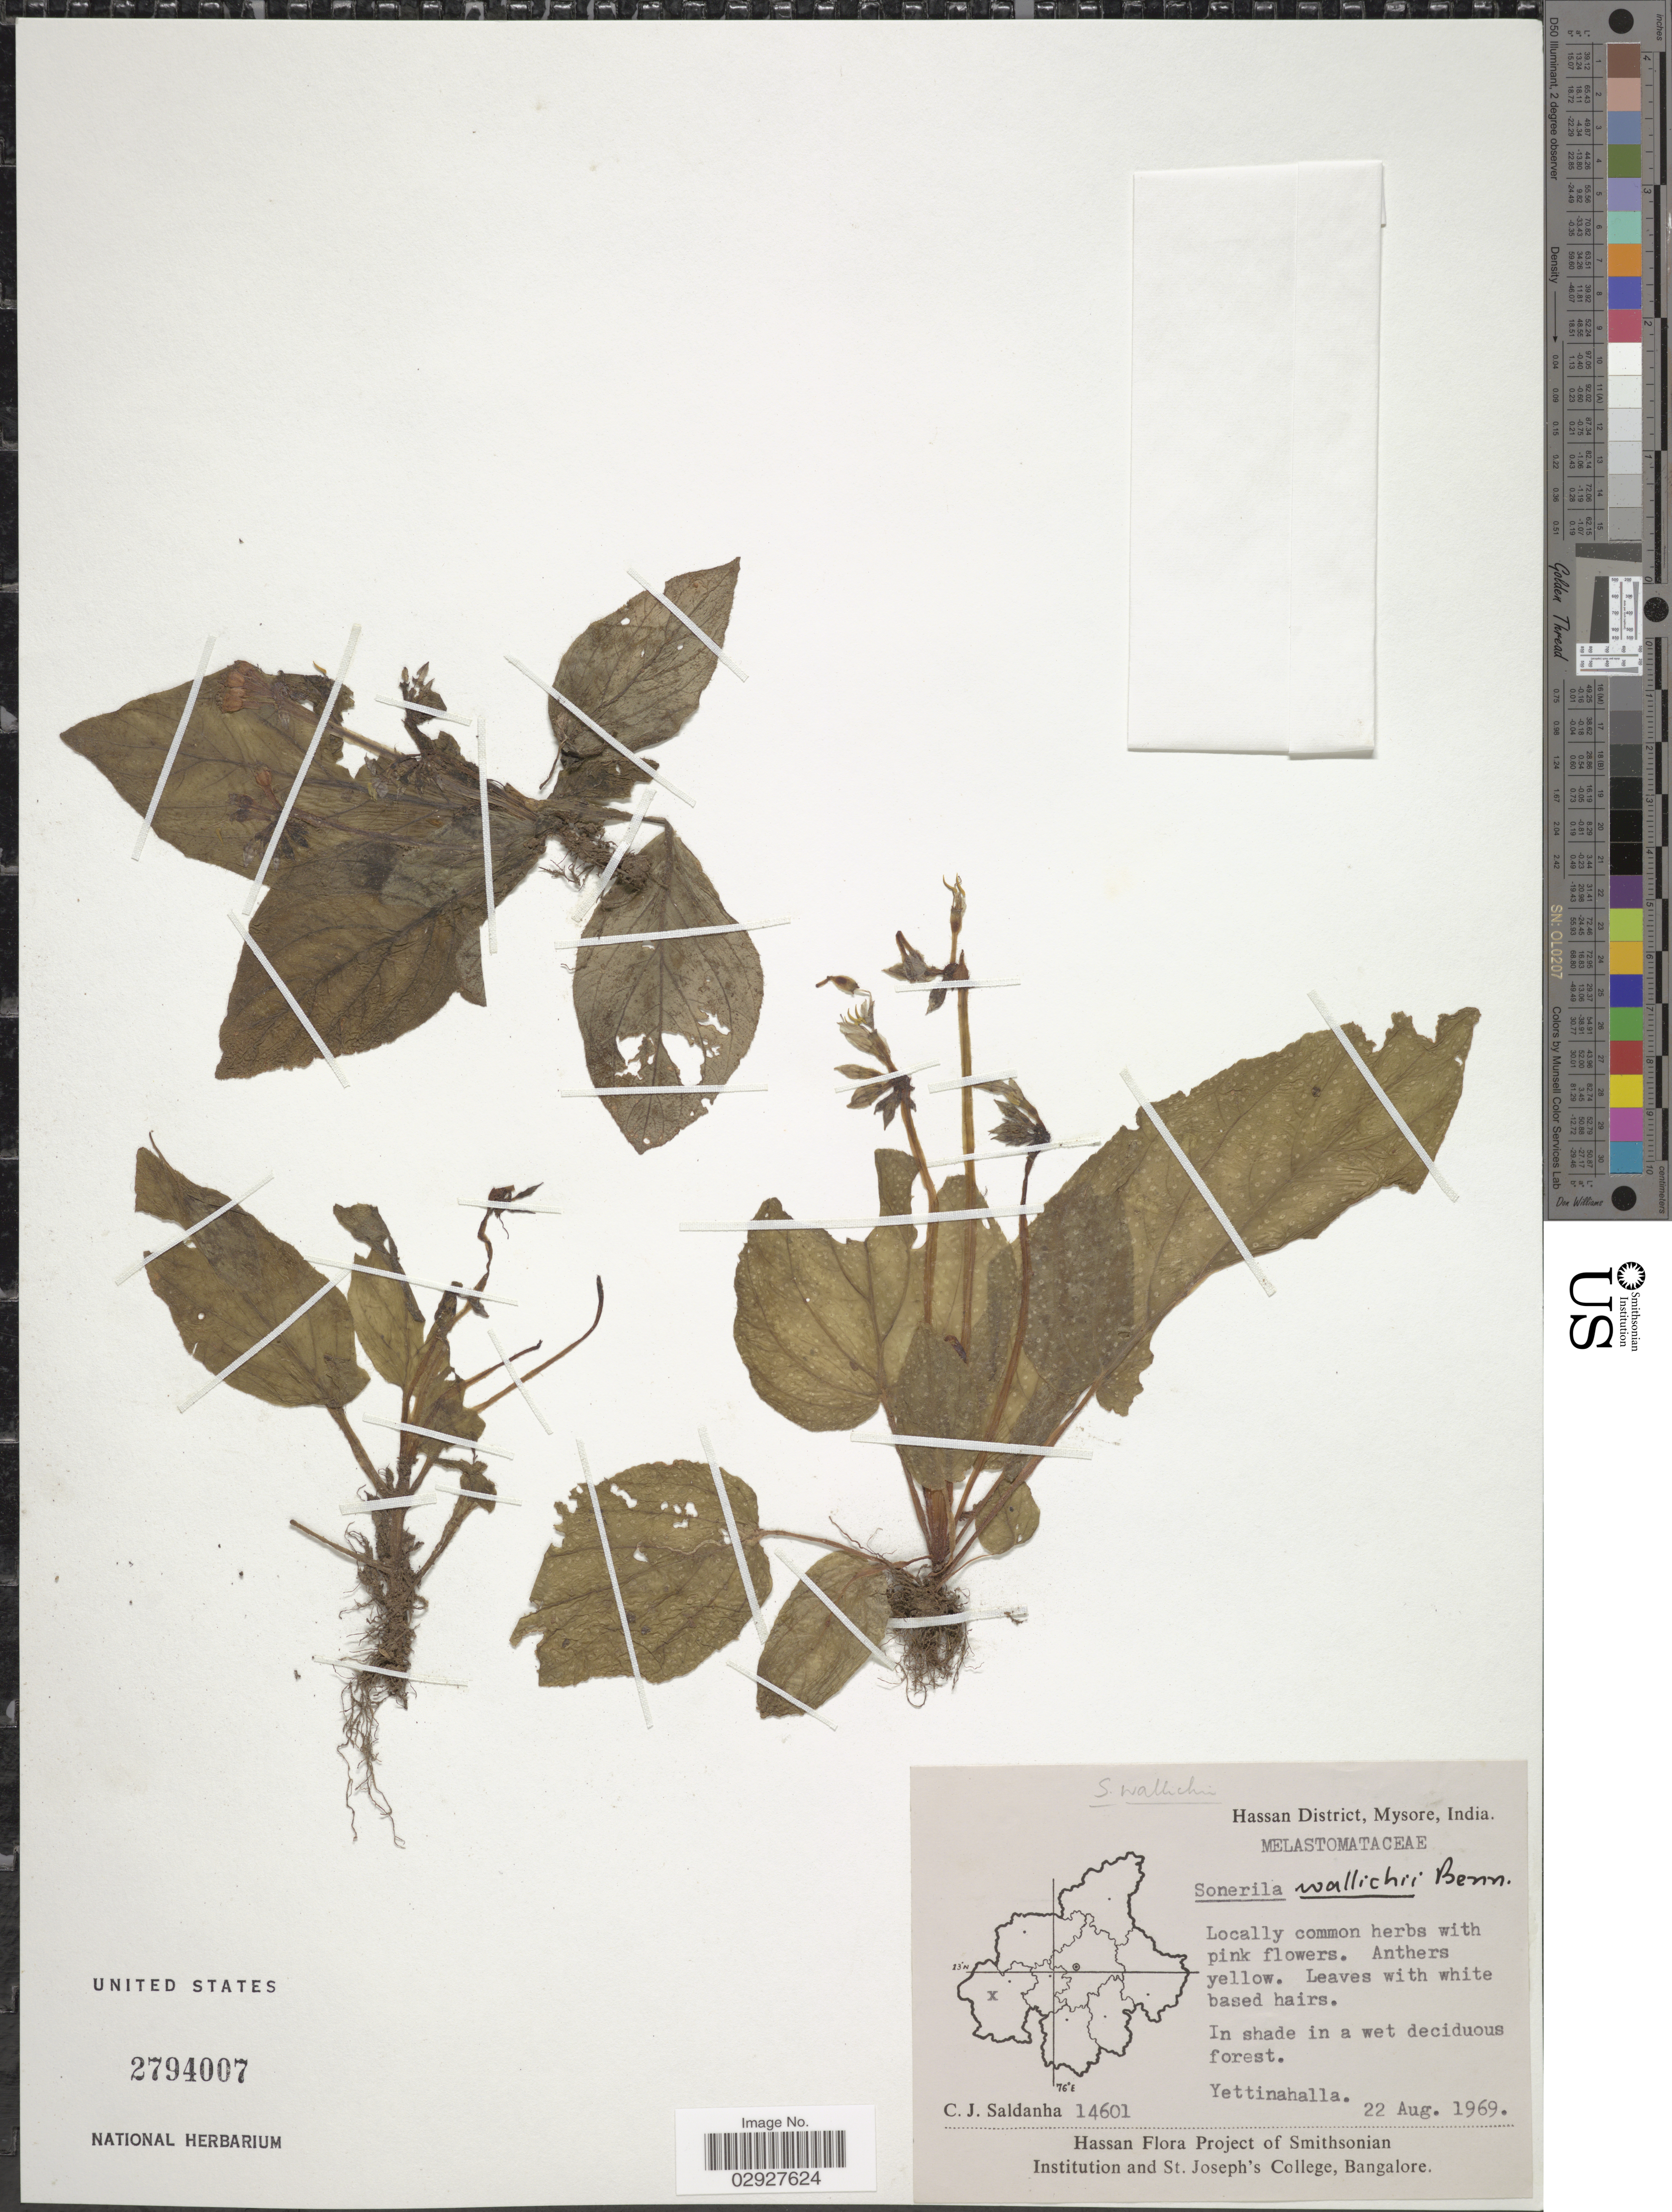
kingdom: Plantae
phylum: Tracheophyta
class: Magnoliopsida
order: Myrtales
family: Melastomataceae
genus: Sonerila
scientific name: Sonerila wallichii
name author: Benn.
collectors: C. J. Saldanha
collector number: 14601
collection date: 1969-08-22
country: India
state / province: Karnataka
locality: Hassan District, Mysore. Yettinahalla.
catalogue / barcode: US 2794007